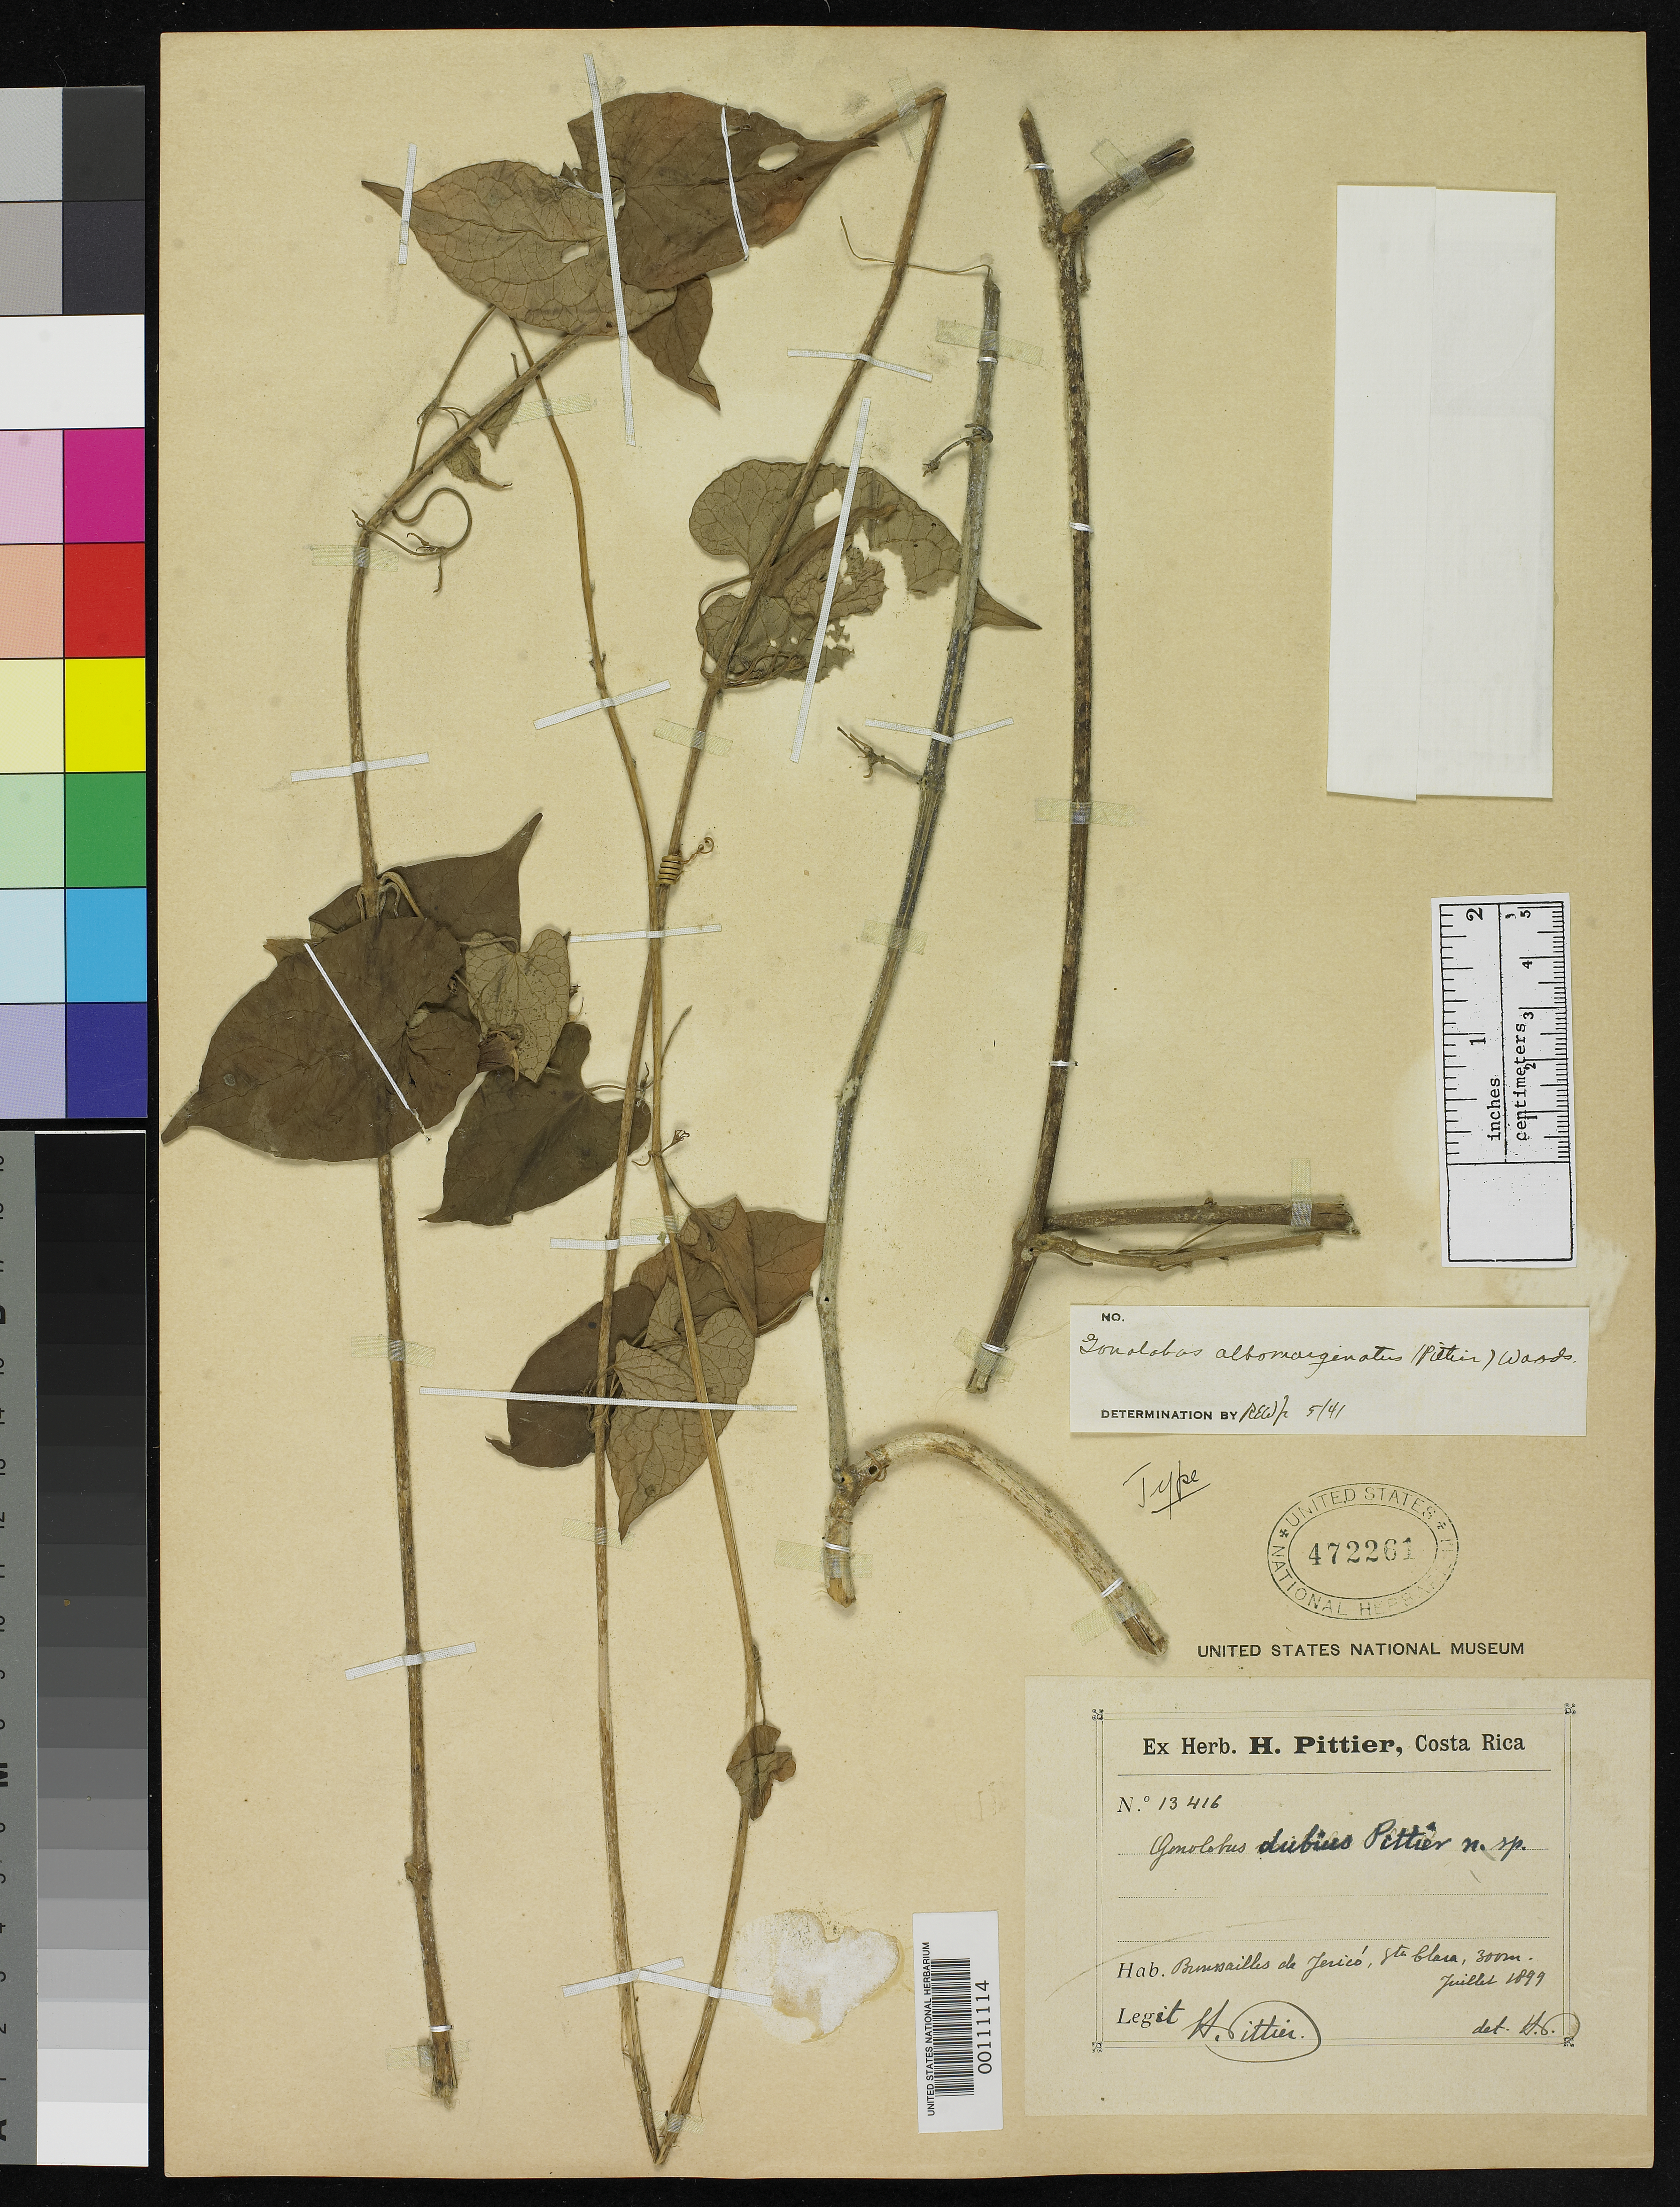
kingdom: Plantae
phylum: Tracheophyta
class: Magnoliopsida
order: Gentianales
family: Apocynaceae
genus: Gonolobus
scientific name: Gonolobus dubius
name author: Pittier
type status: Holotype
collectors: H. F. Pittier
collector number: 13416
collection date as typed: Jul 1899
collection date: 1899-07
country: Costa Rica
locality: Jerico farm, Llanurass de Santa Clara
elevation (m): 300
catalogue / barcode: US 472261